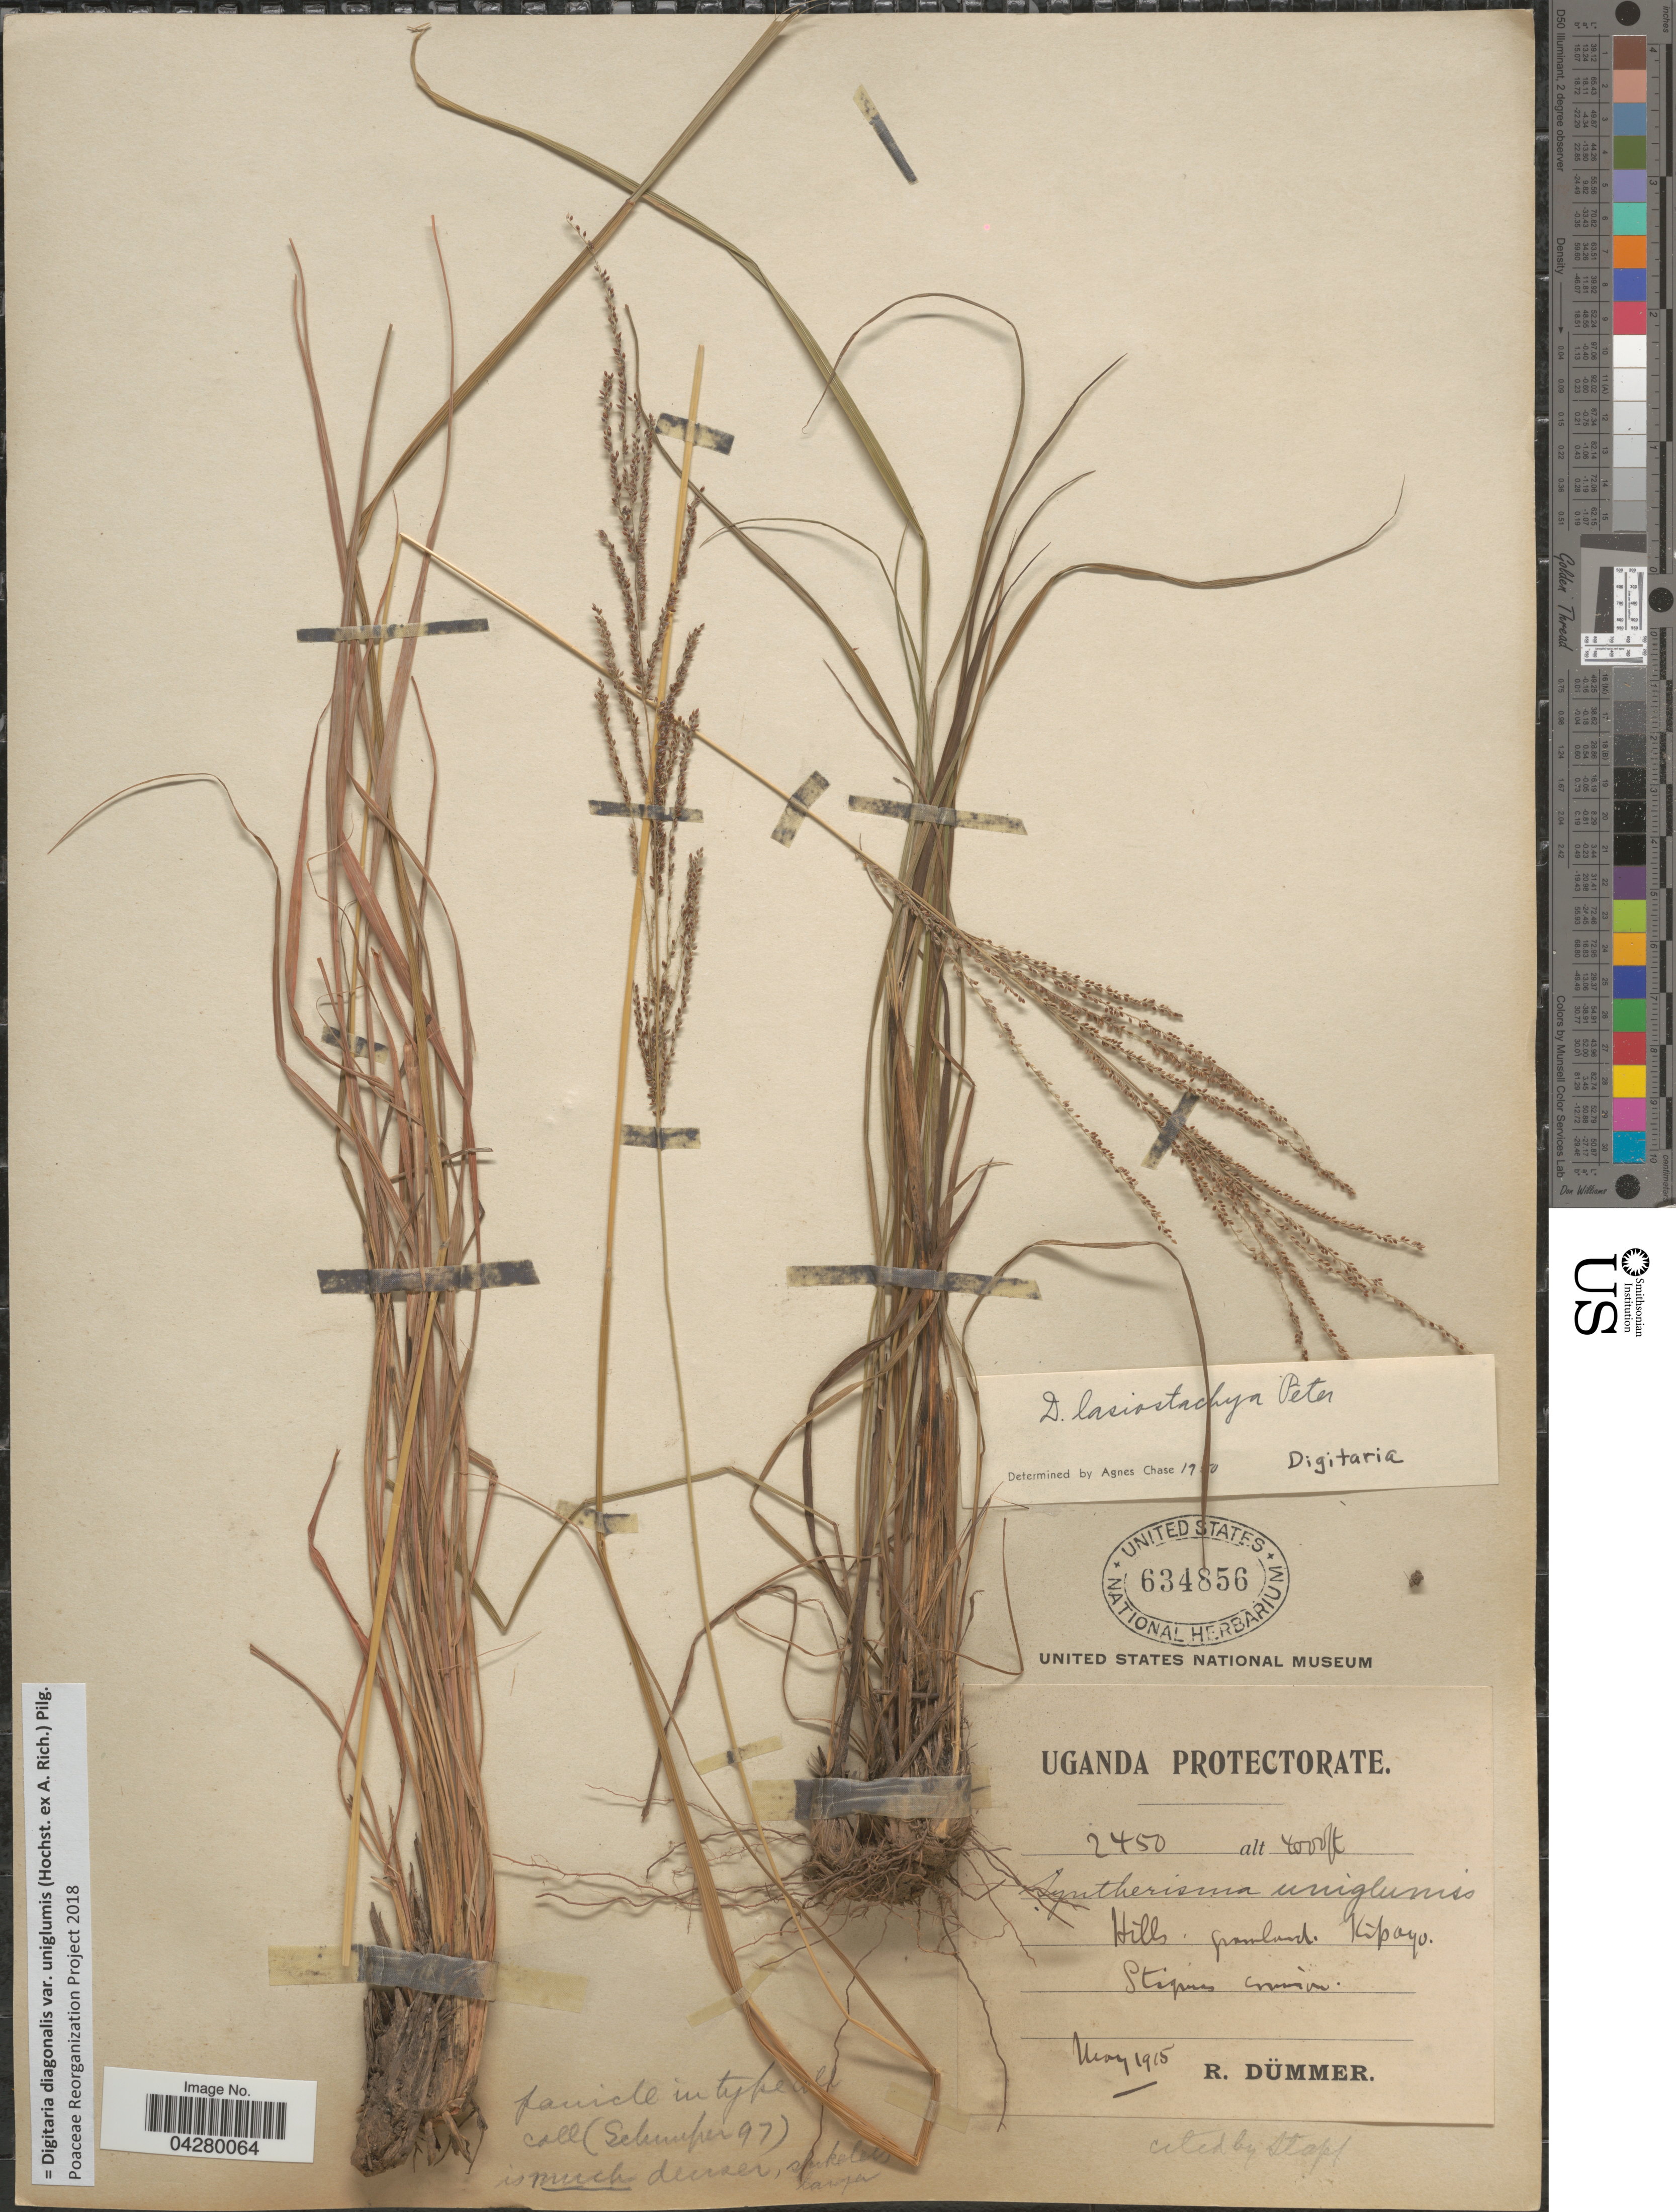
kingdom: Plantae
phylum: Tracheophyta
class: Liliopsida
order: Poales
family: Poaceae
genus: Digitaria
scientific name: Digitaria diagonalis var. uniglumis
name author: (Hochst. ex A. Rich.) Pilg.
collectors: R. A. Dümmer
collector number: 2450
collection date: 1915-05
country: Uganda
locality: Uganda Protectorate. Hills. Grassland. Kipayo.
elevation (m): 1219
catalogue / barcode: US 634856